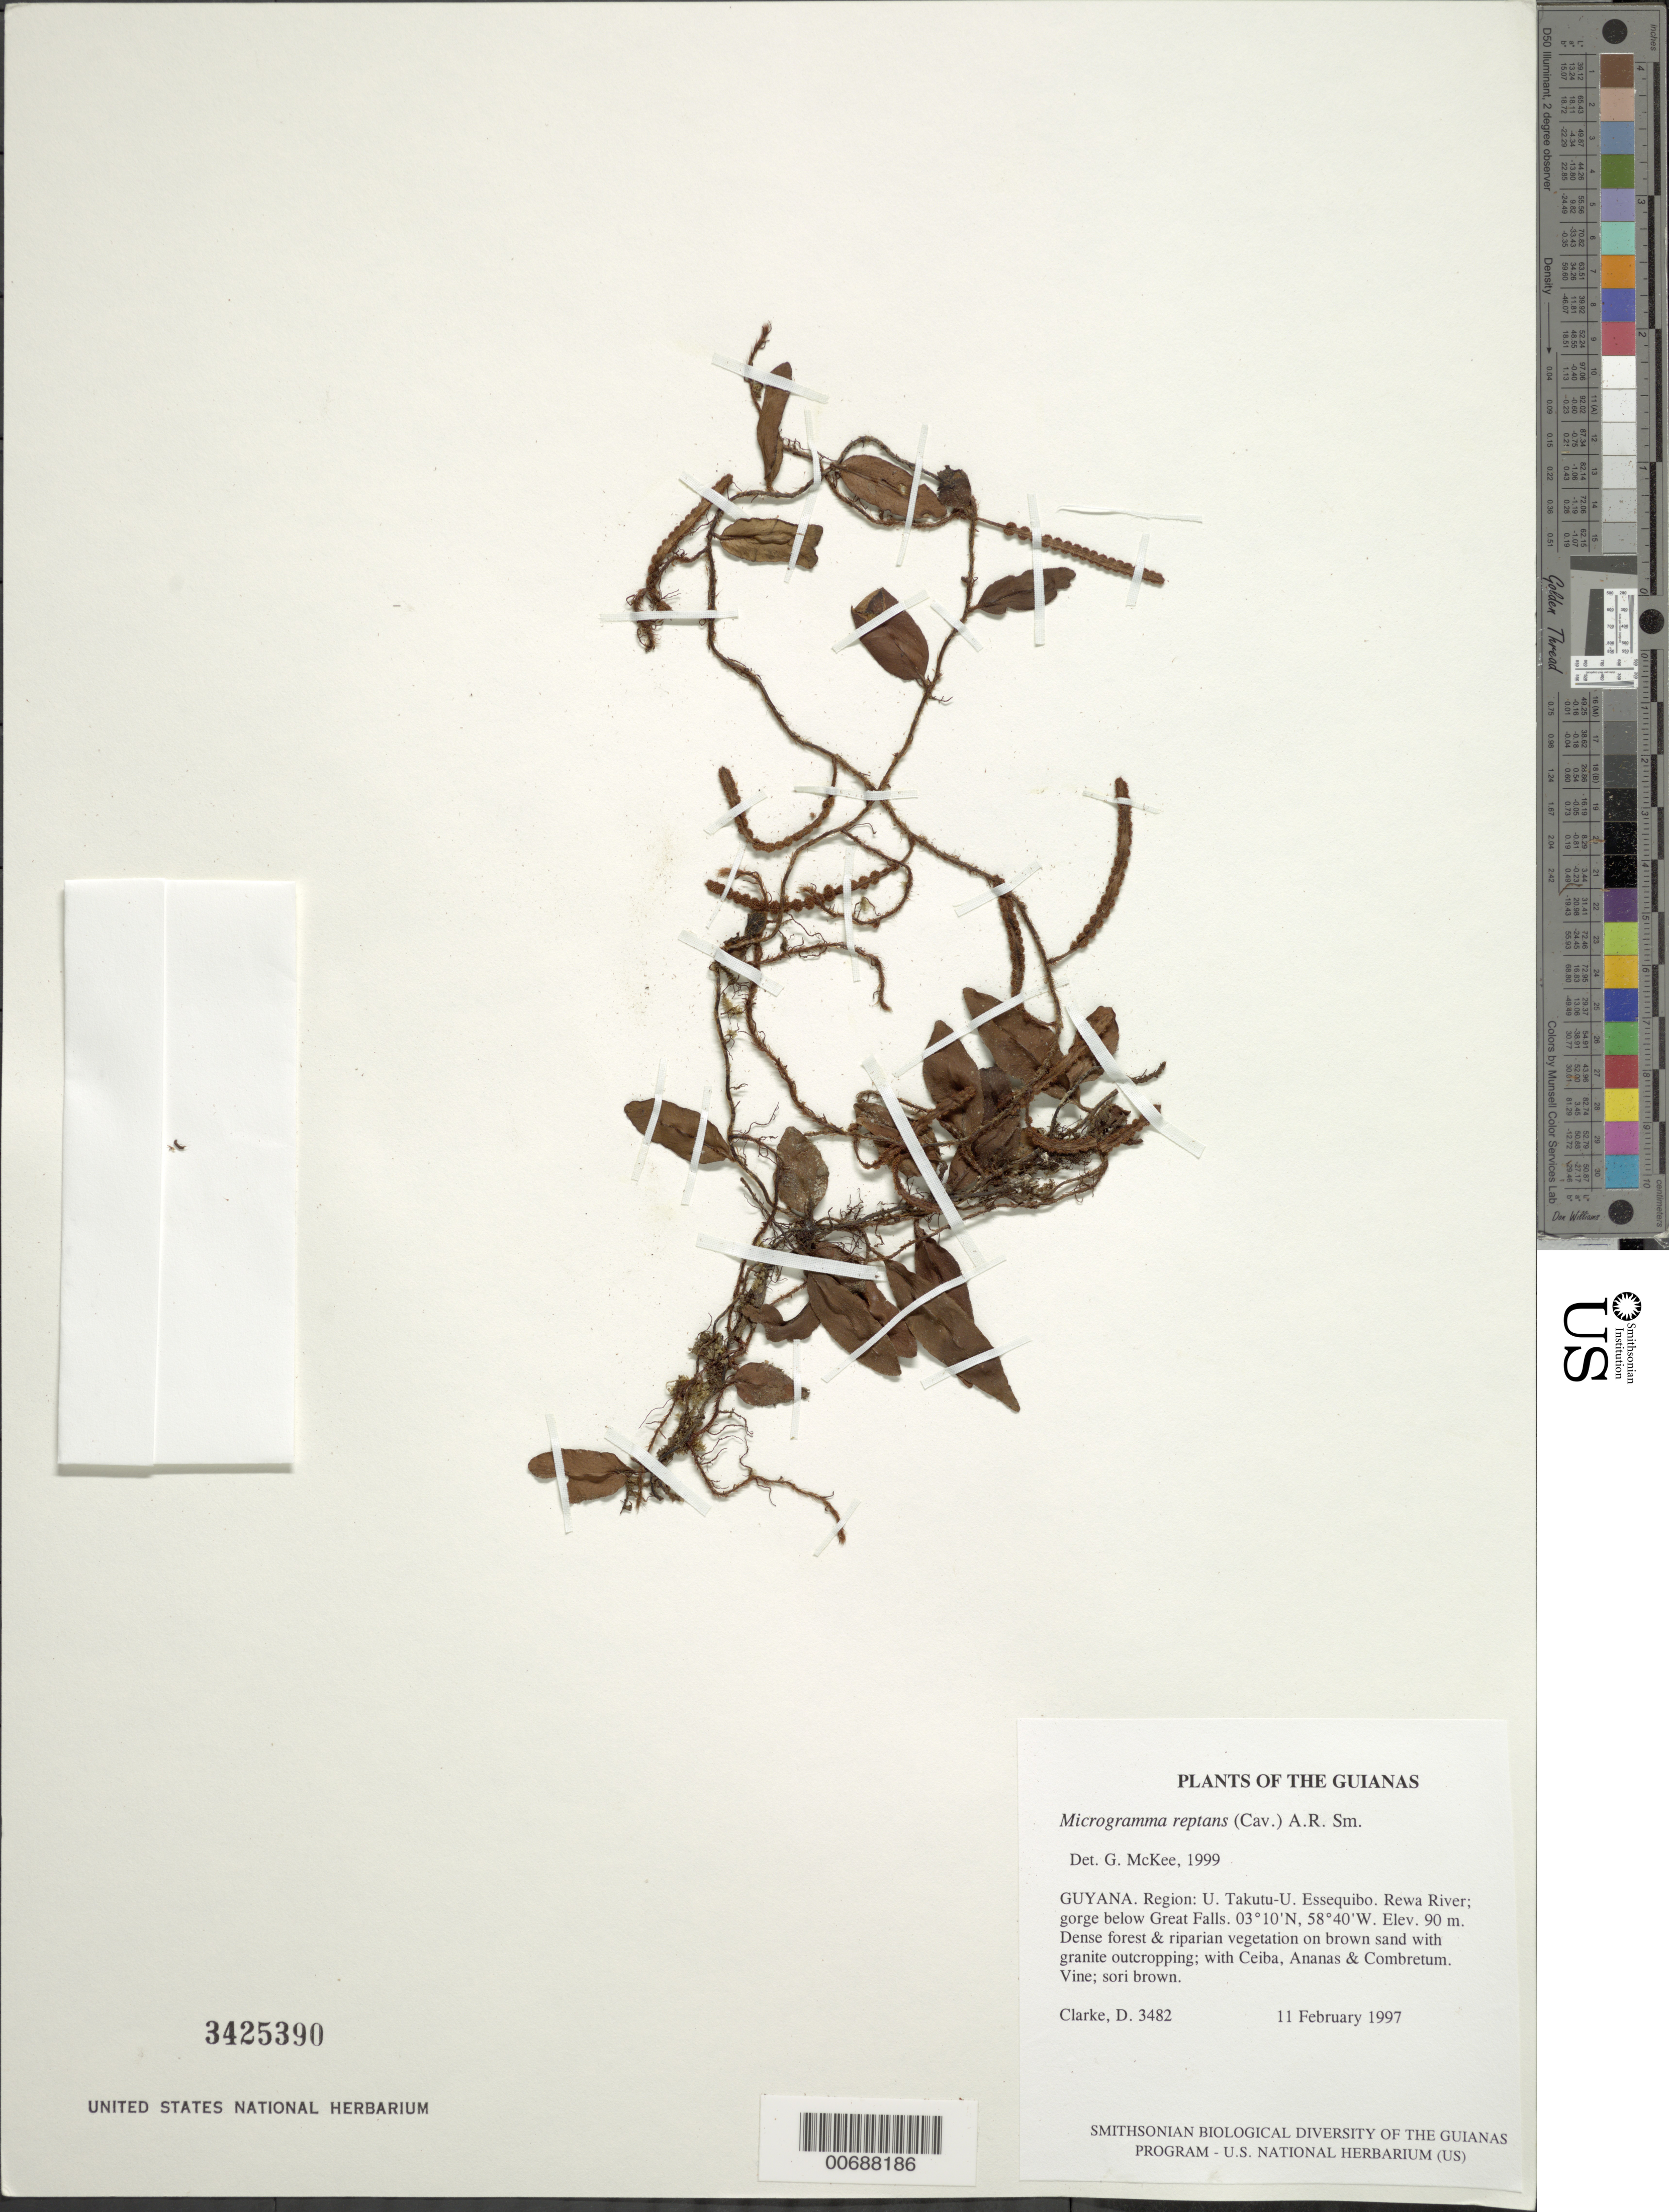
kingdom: Plantae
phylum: Tracheophyta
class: Polypodiopsida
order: Polypodiales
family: Polypodiaceae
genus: Microgramma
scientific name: Microgramma reptans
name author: (Cav.) A.R. Sm.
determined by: McKee, G. S., (US), NMNH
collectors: H. D. Clarke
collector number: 3482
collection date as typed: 11 February 1997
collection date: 1997-02-11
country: Guyana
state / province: U. Takutu-U. Essequibo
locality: Rewa River; gorge below Great Falls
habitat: Dense forest & riparian vegetation on brown sand with granite outcropping; with Ceiba, Ananas & Combretum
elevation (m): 90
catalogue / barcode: US 3425390